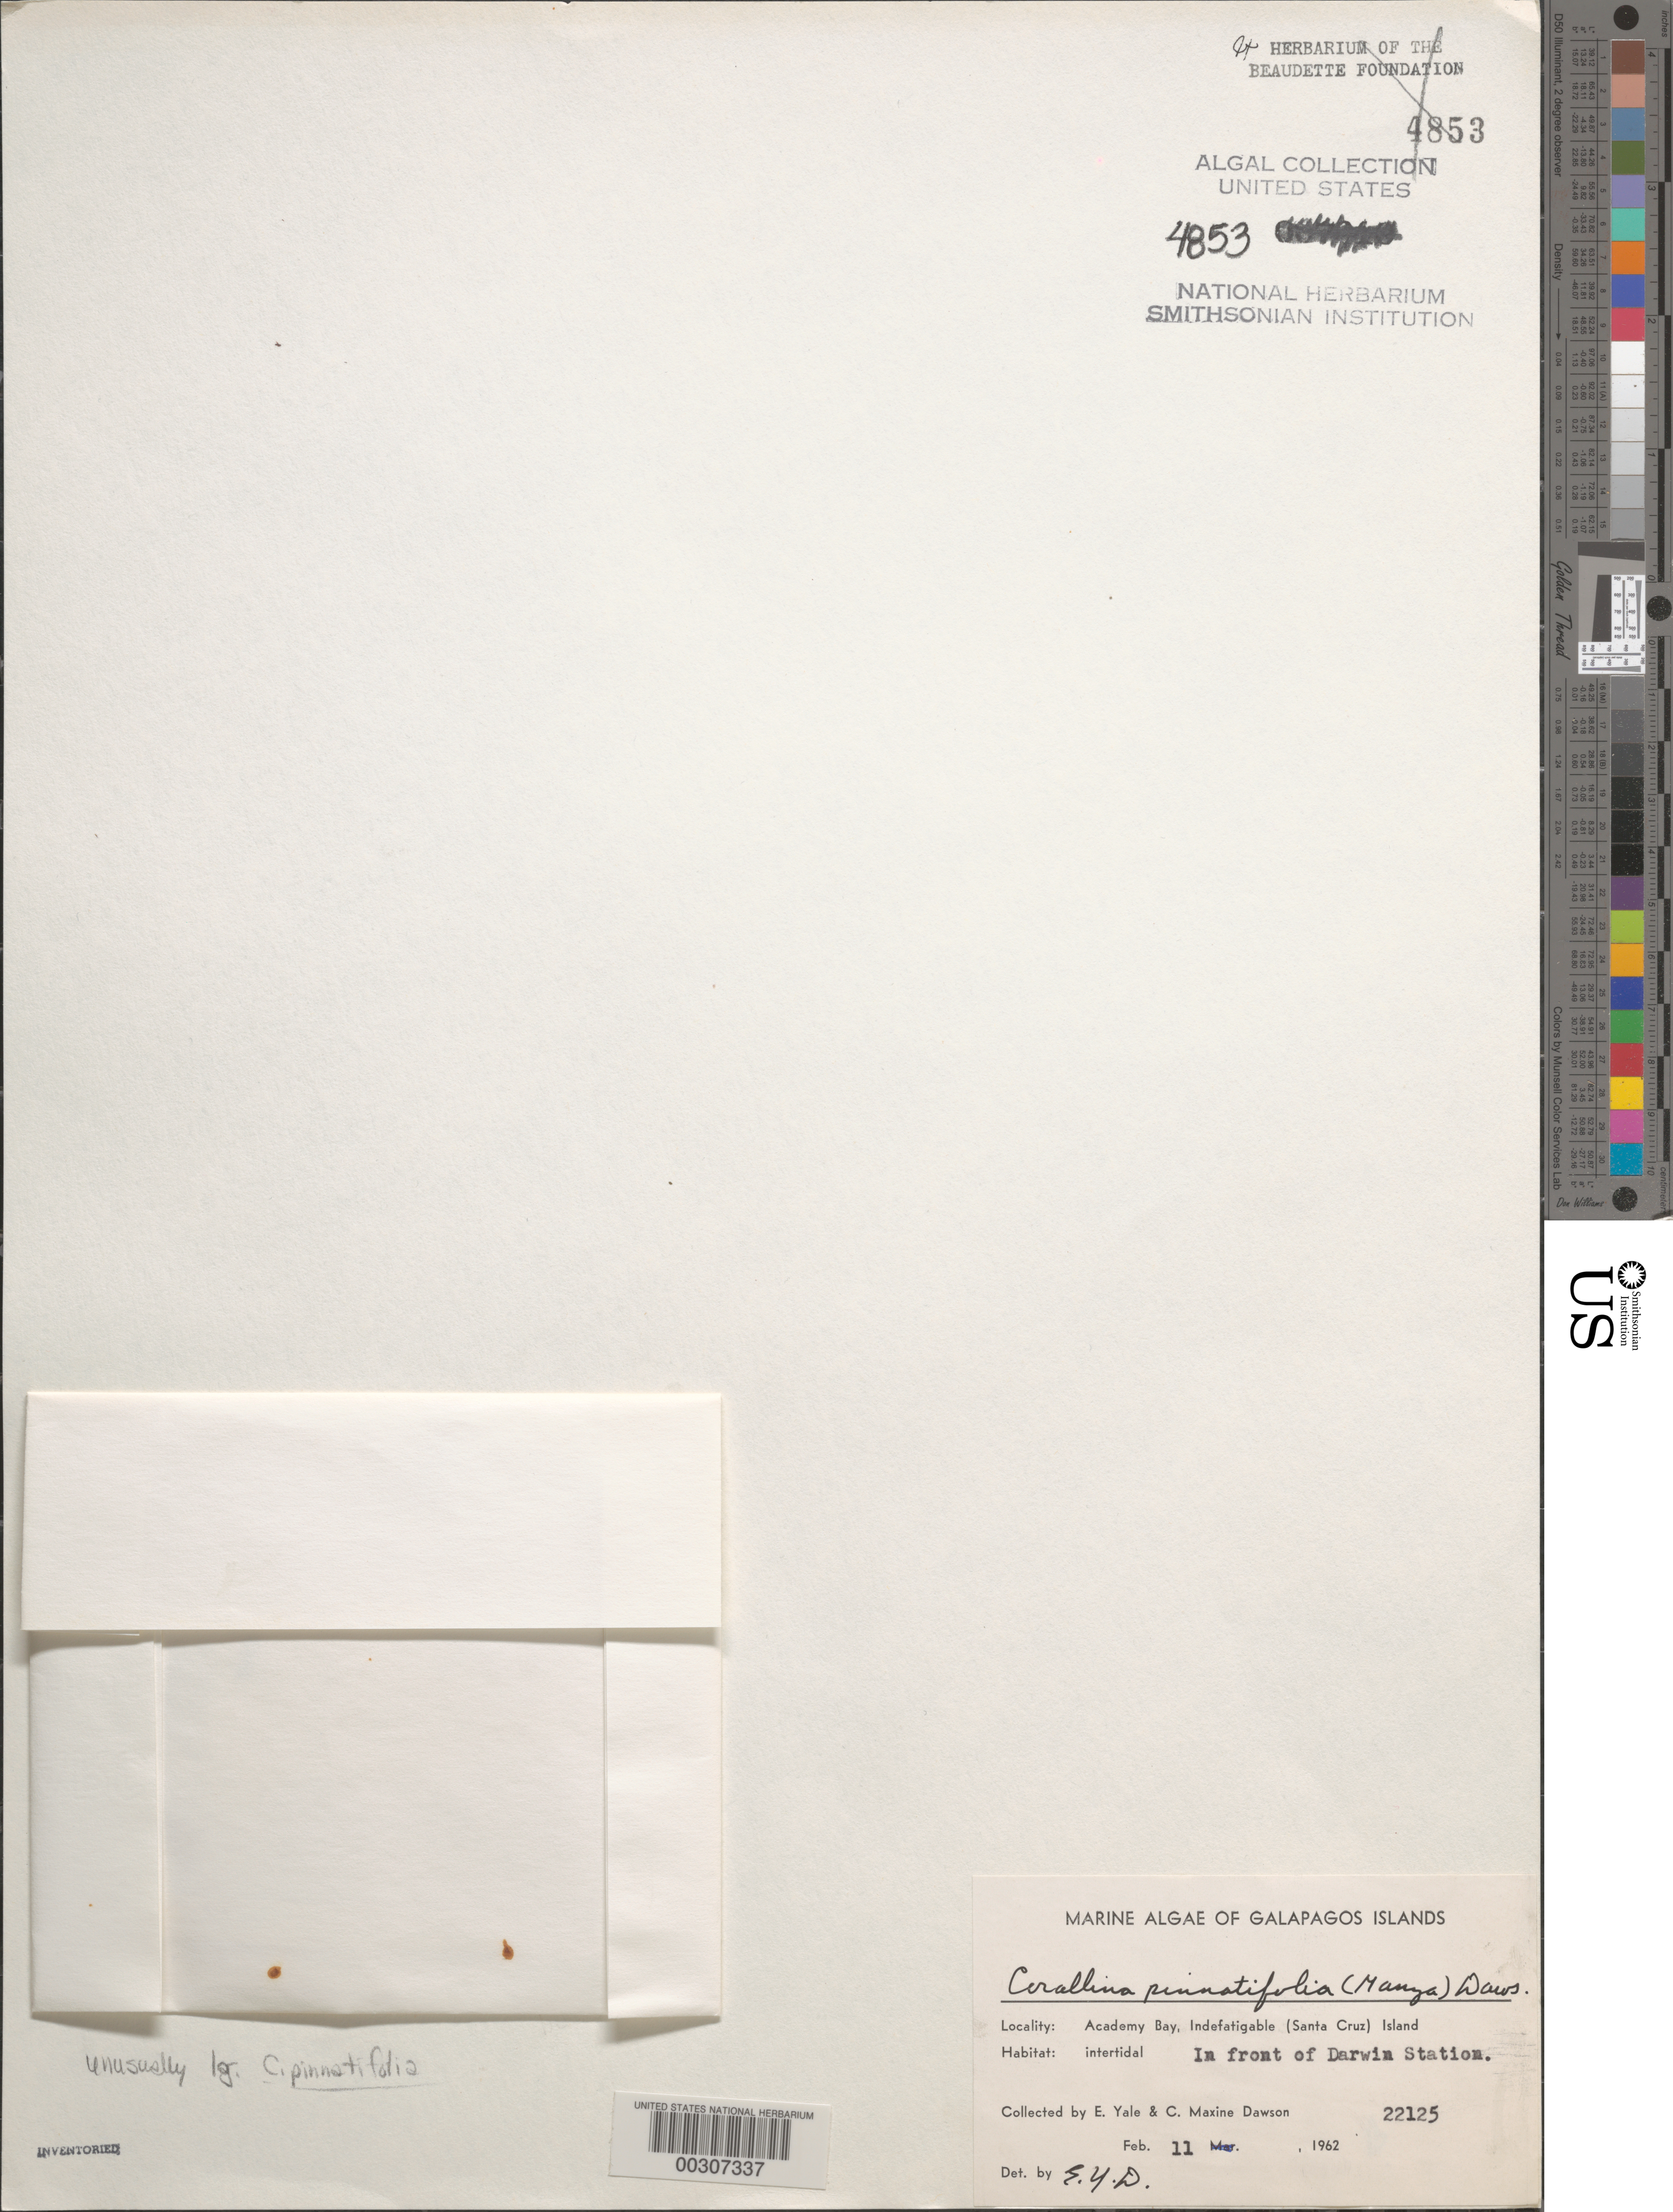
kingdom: Plantae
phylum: Rhodophyta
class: Florideophyceae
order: Corallinales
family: Corallinaceae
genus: Corallina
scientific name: Corallina berterii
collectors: E. Y. Dawson & C. M. Dawson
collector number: EYD 22125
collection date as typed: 11 Feb 1962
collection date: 1962-02-11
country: Ecuador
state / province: Colón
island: Santa Cruz [Indefatigable, Chaves]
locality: Academy Bay, Darwin Station shore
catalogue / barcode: US 4853